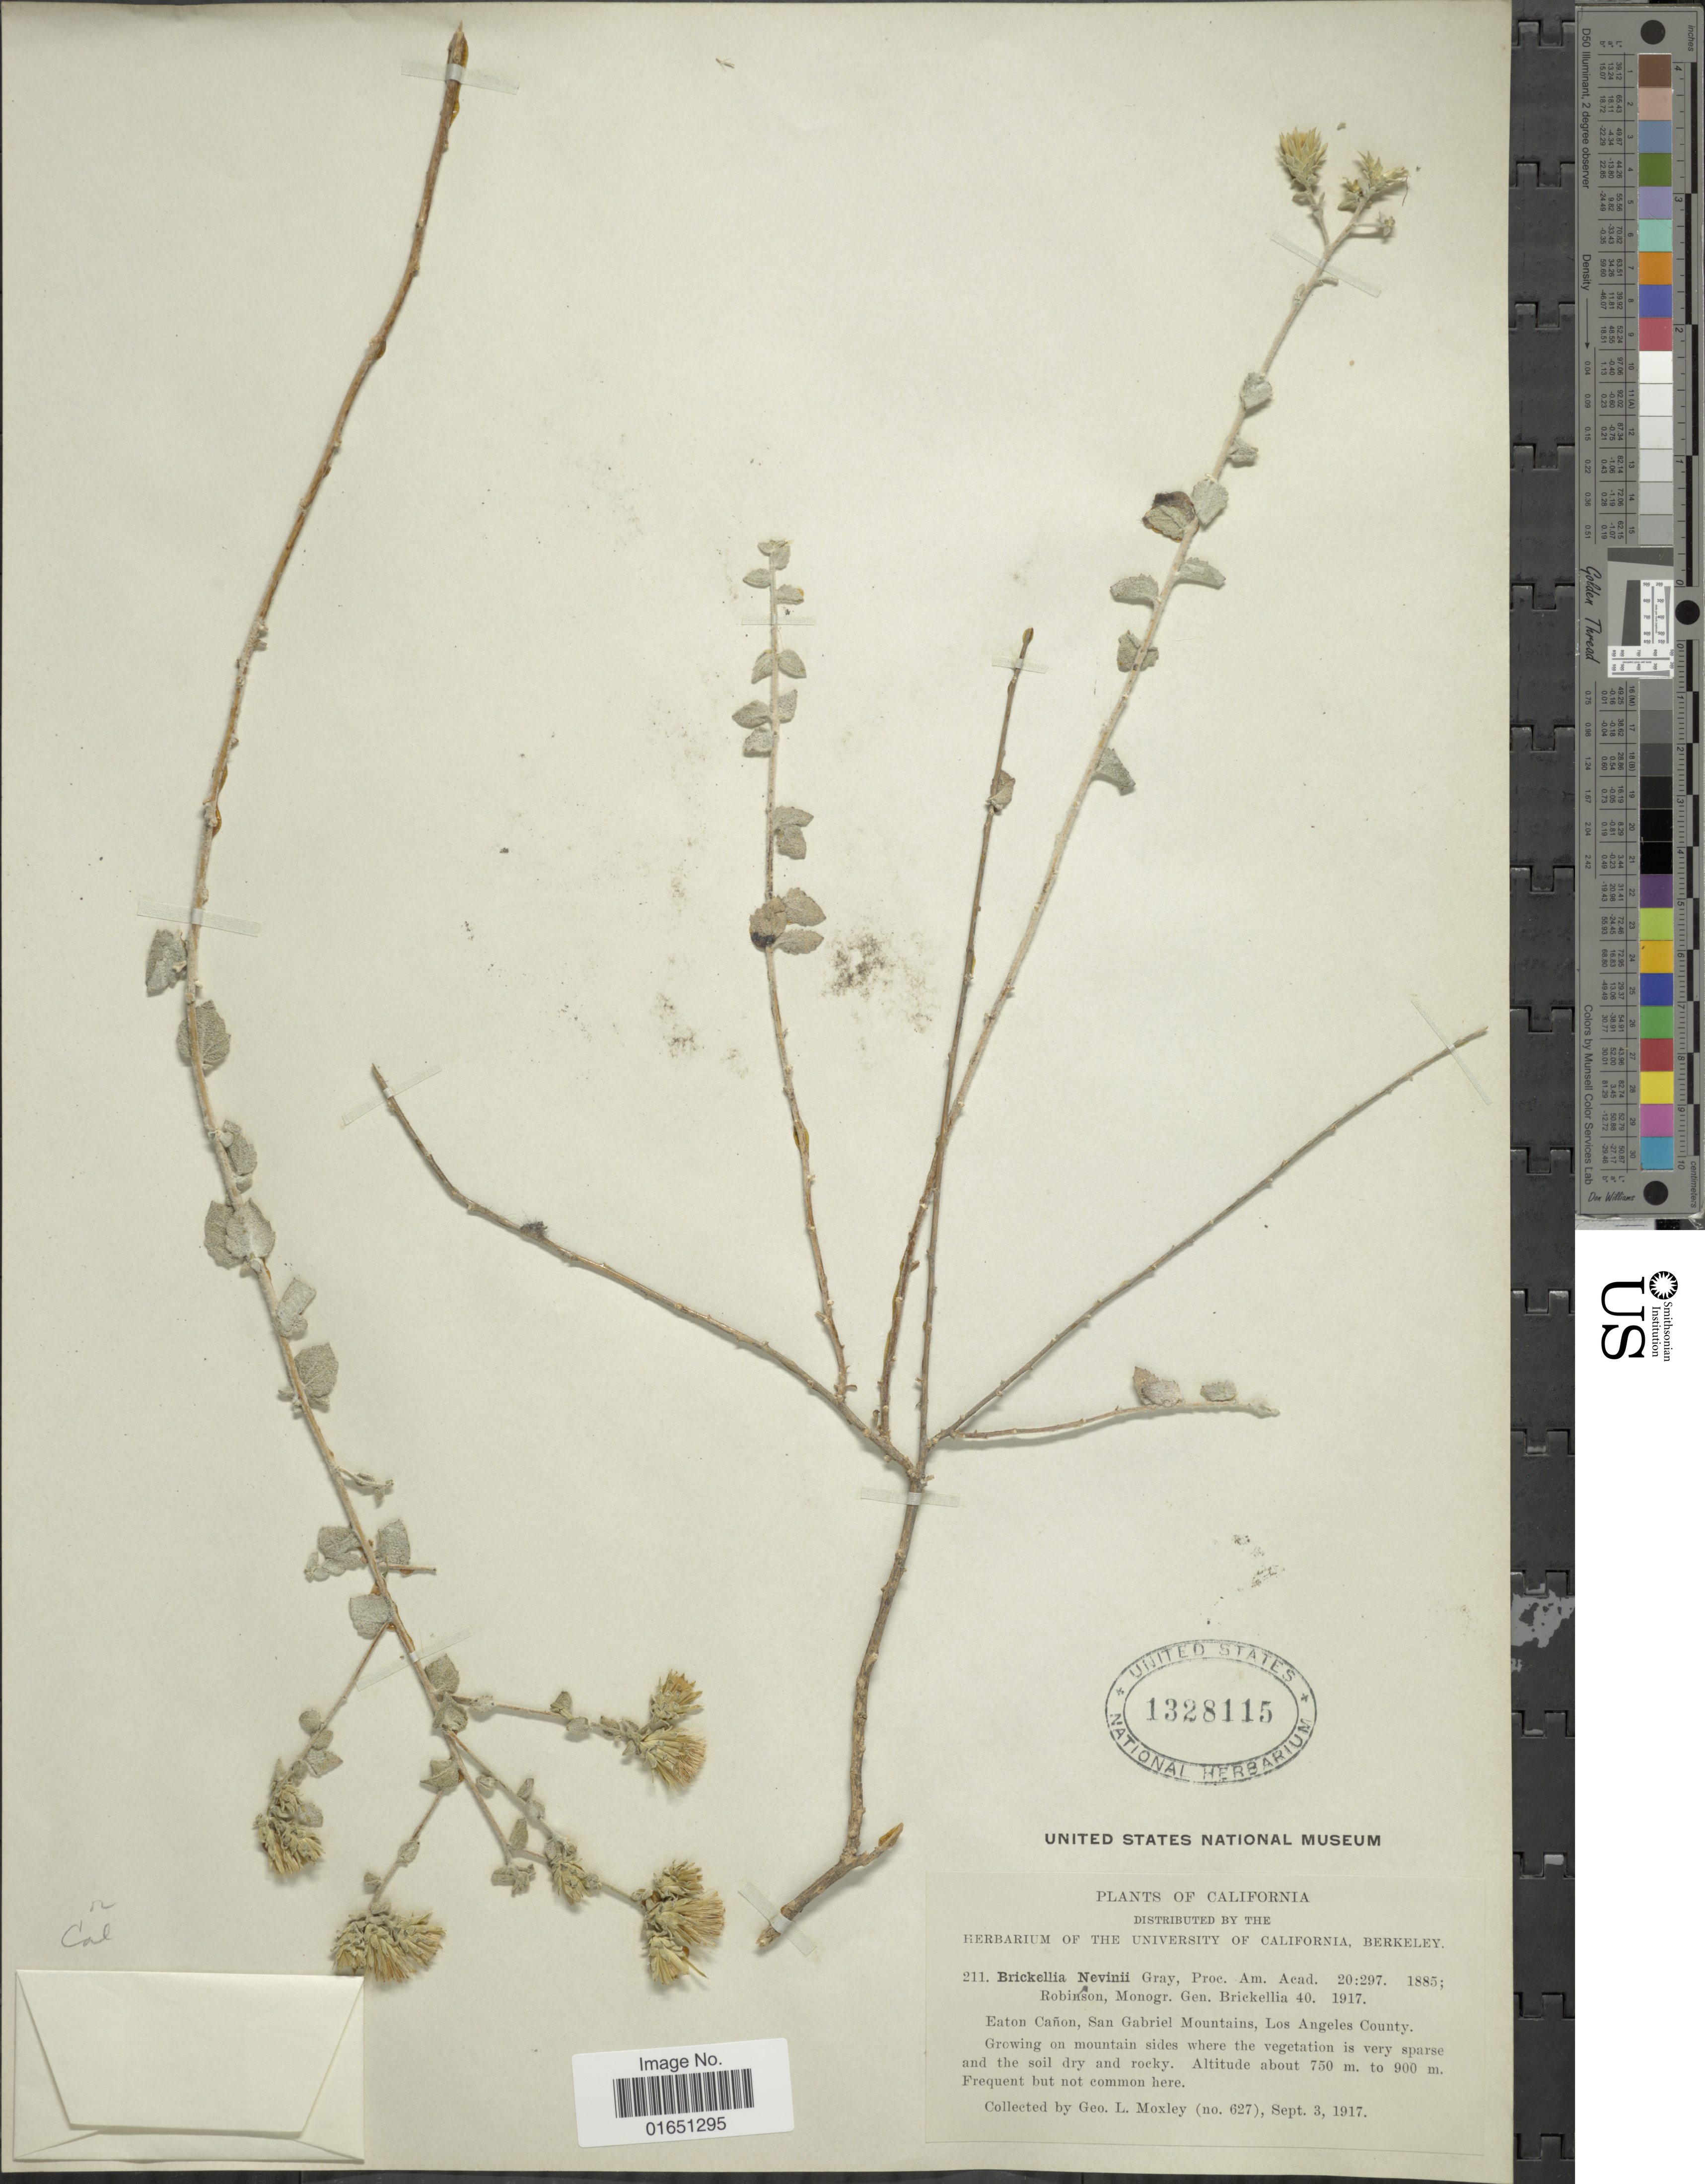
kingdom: Plantae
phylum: Tracheophyta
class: Magnoliopsida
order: Asterales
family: Asteraceae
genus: Brickellia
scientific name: Brickellia nevinii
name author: A. Gray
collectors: G. L. Moxley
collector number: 211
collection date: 1917-09-03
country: United States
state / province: California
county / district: Los Angeles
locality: Eaton Canon, San Gabriel Mountains, Los Angeles County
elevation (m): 750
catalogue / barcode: US 1328115